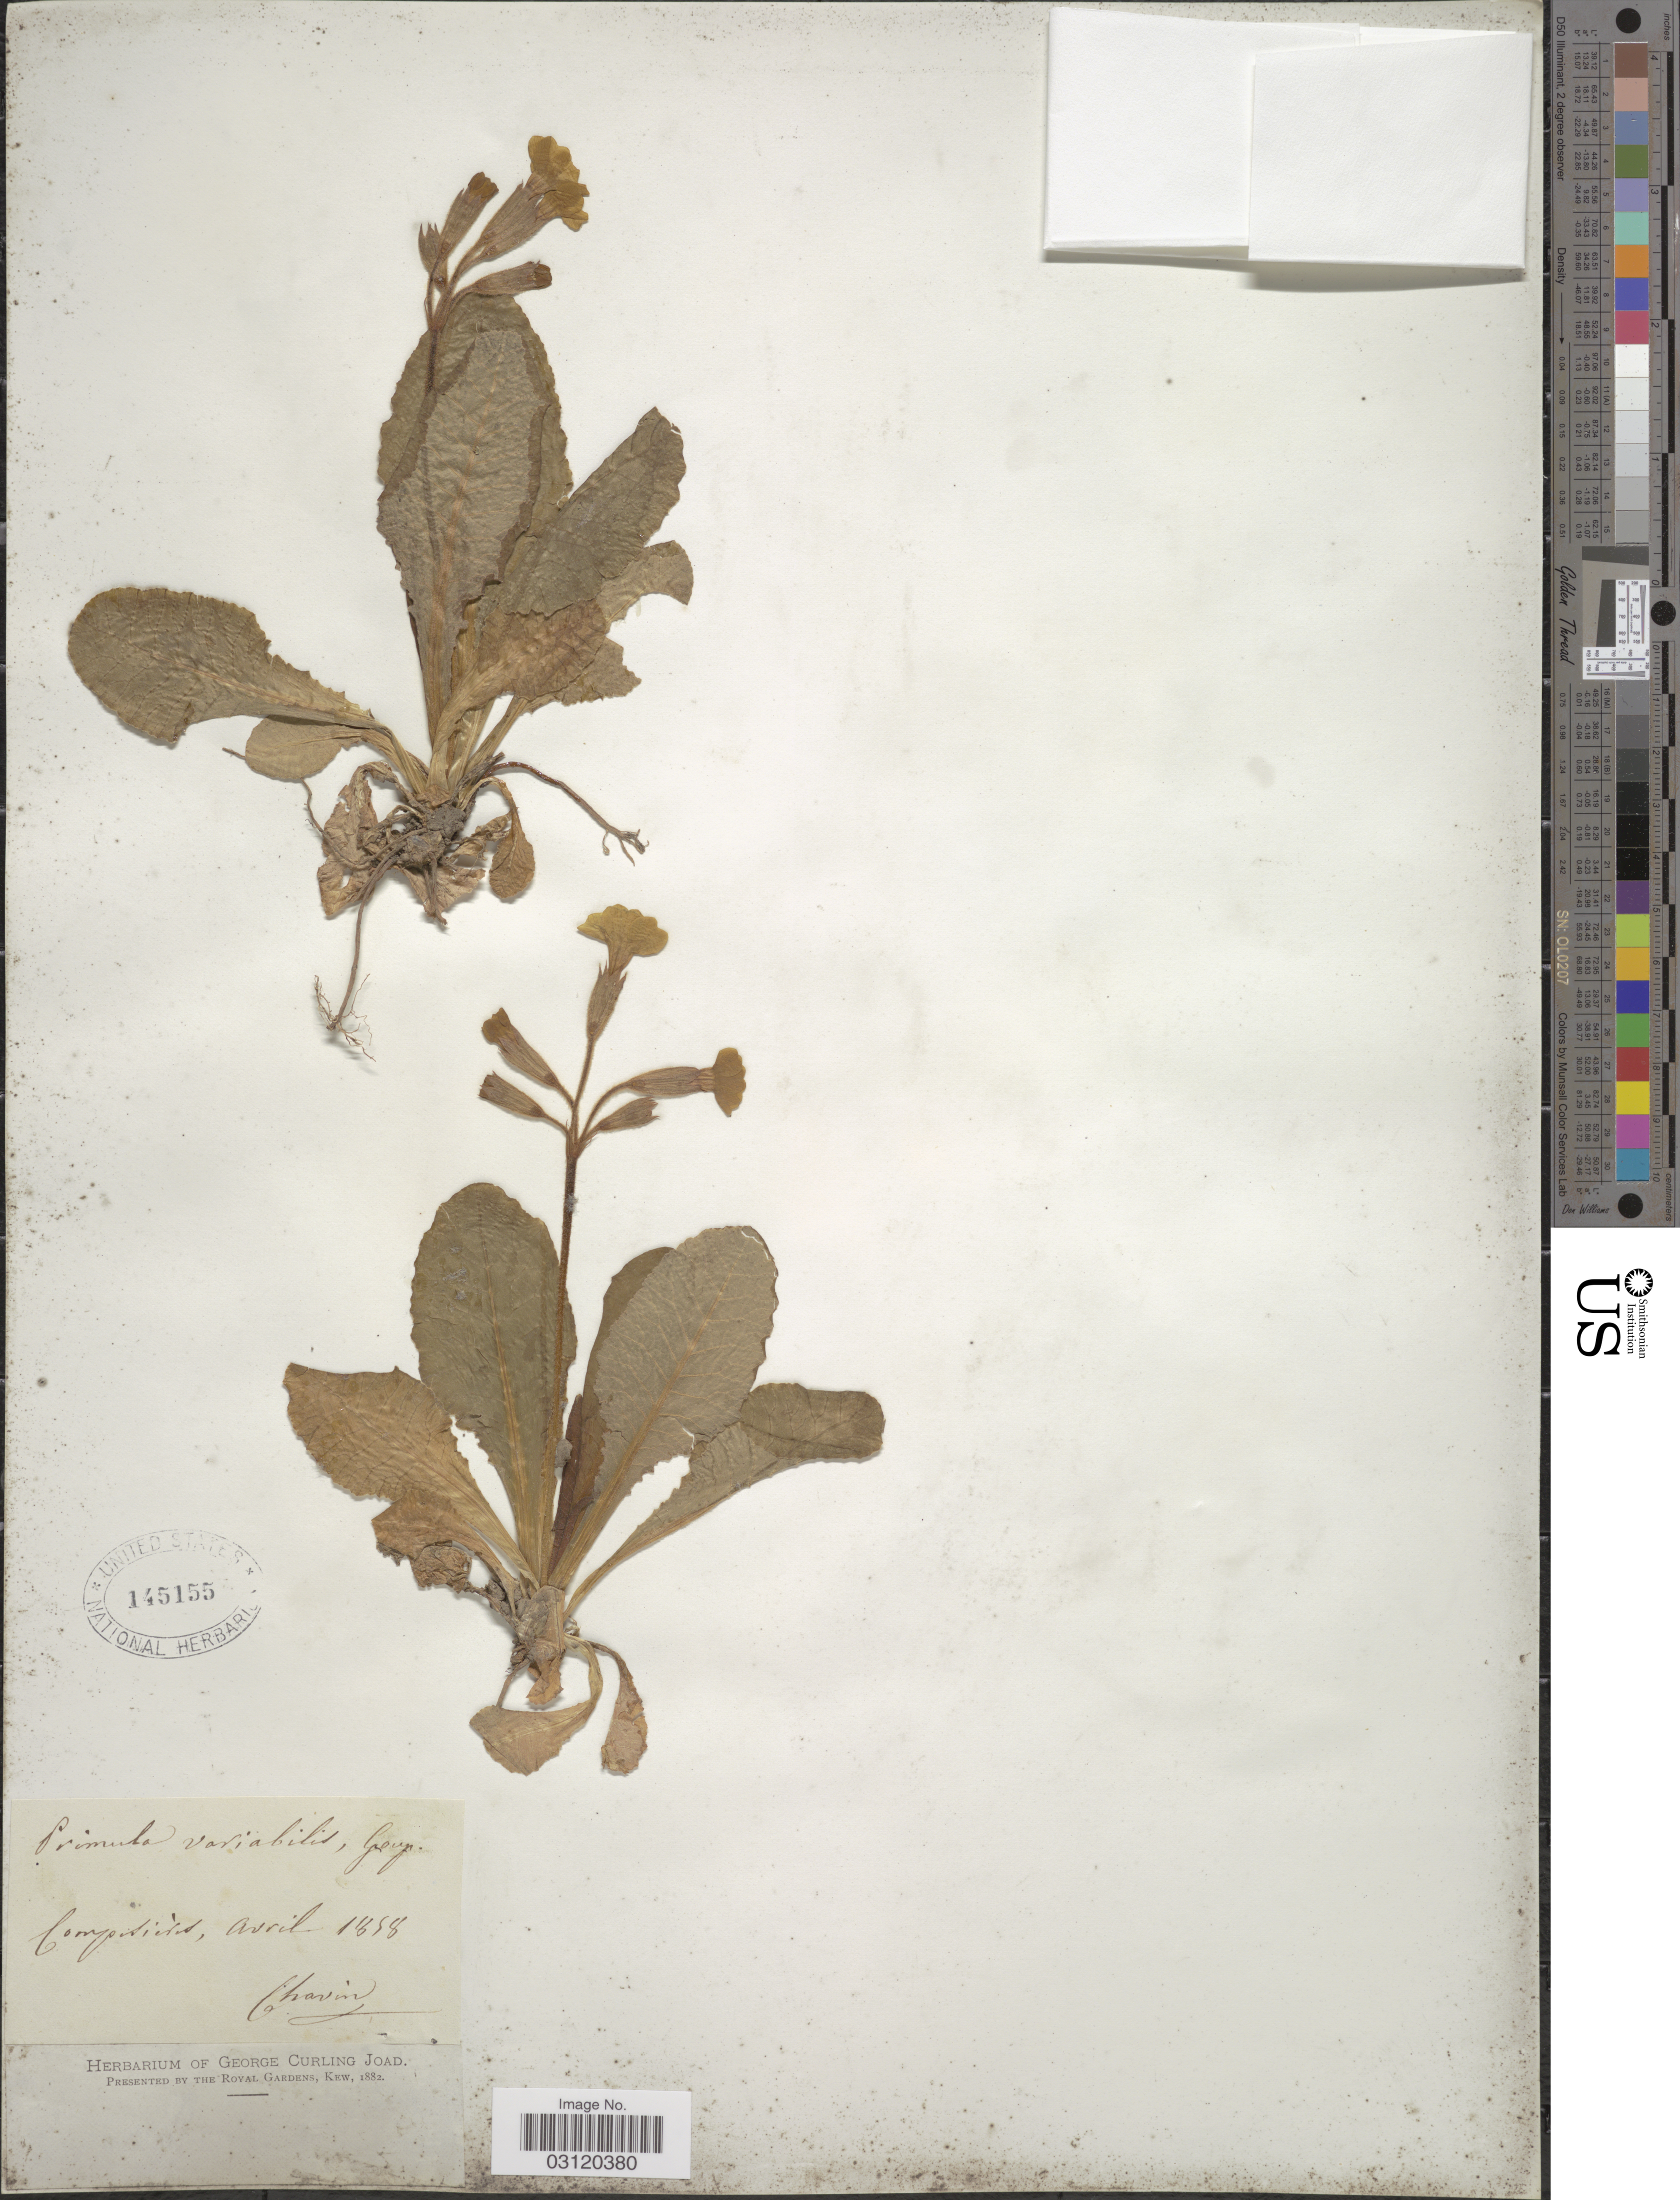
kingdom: Plantae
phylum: Tracheophyta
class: Magnoliopsida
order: Ericales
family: Primulaceae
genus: Primula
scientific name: Primula x variabilis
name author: Goupil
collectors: -. Chavin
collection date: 1858-04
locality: Compotieres. [interpreted]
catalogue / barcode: US 145155